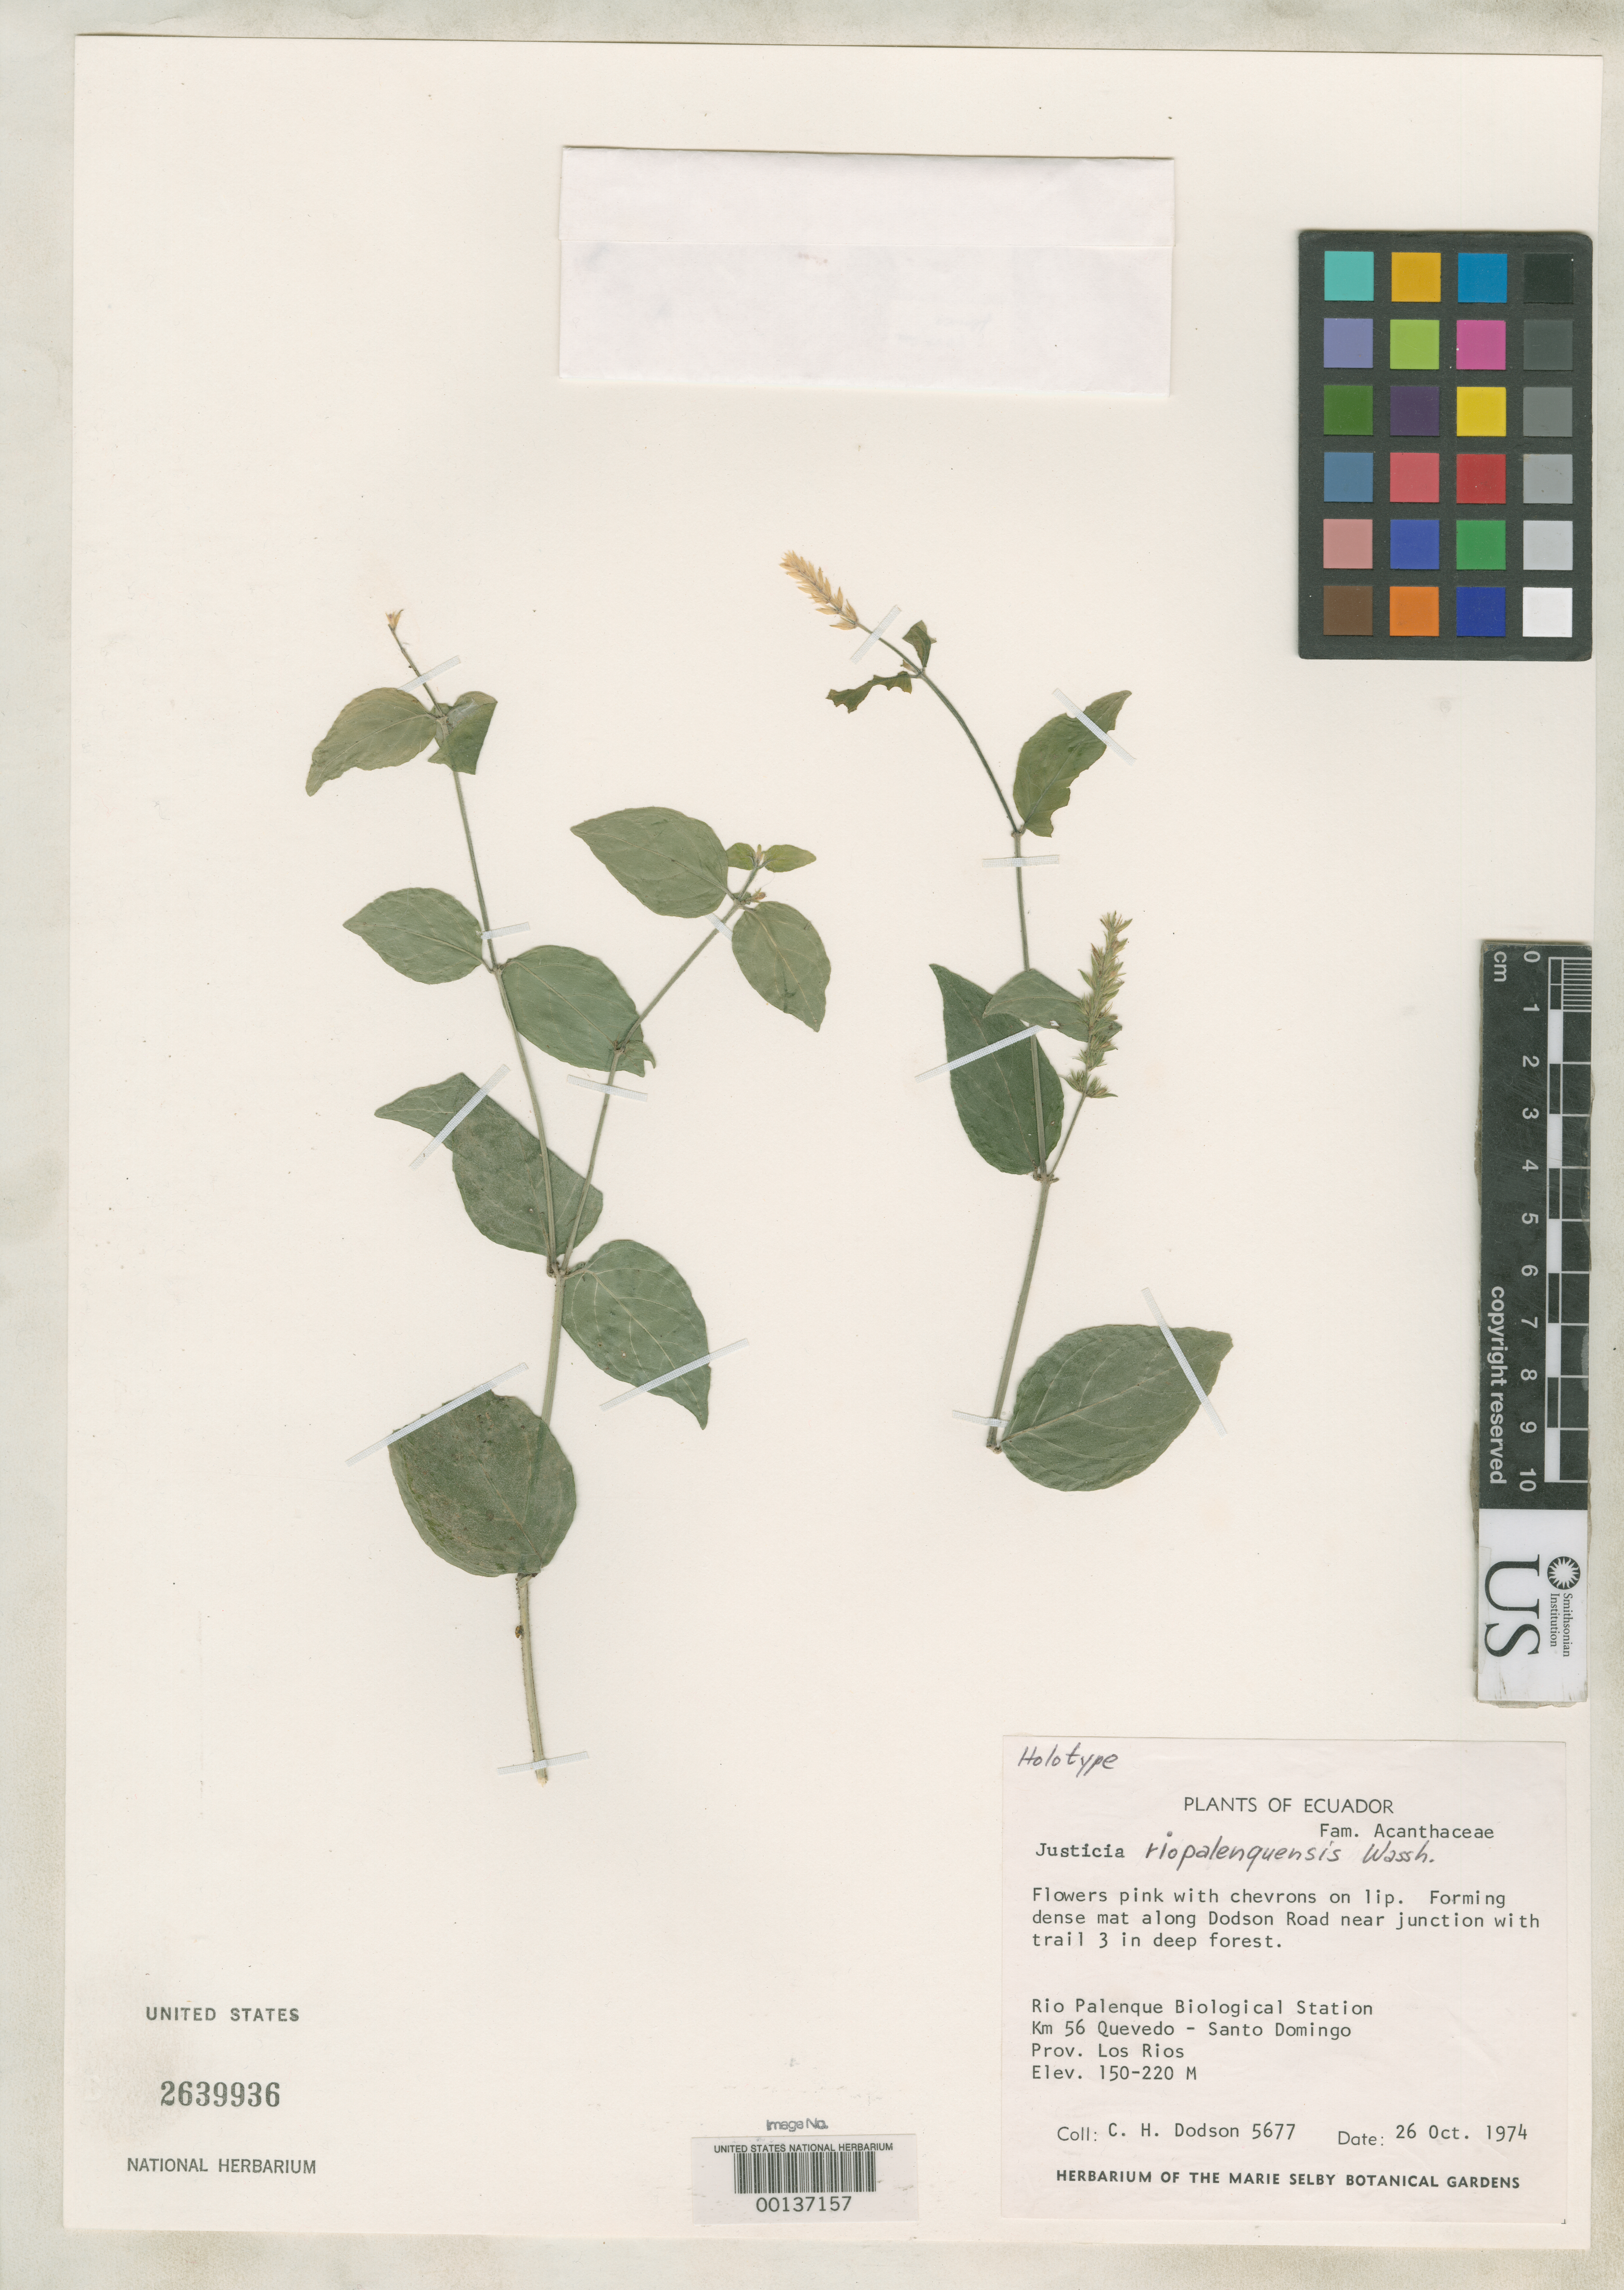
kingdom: Plantae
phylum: Tracheophyta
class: Magnoliopsida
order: Lamiales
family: Acanthaceae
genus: Justicia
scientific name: Justicia riopalenquensis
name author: Wassh.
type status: Holotype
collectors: C. H. Dodson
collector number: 5677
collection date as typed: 26 Oct 1974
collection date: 1974-10-26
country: Ecuador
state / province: Los Ríos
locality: Rio Palenque Science Center, Quevedo-Santo Domingo.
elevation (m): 150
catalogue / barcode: US 2639936